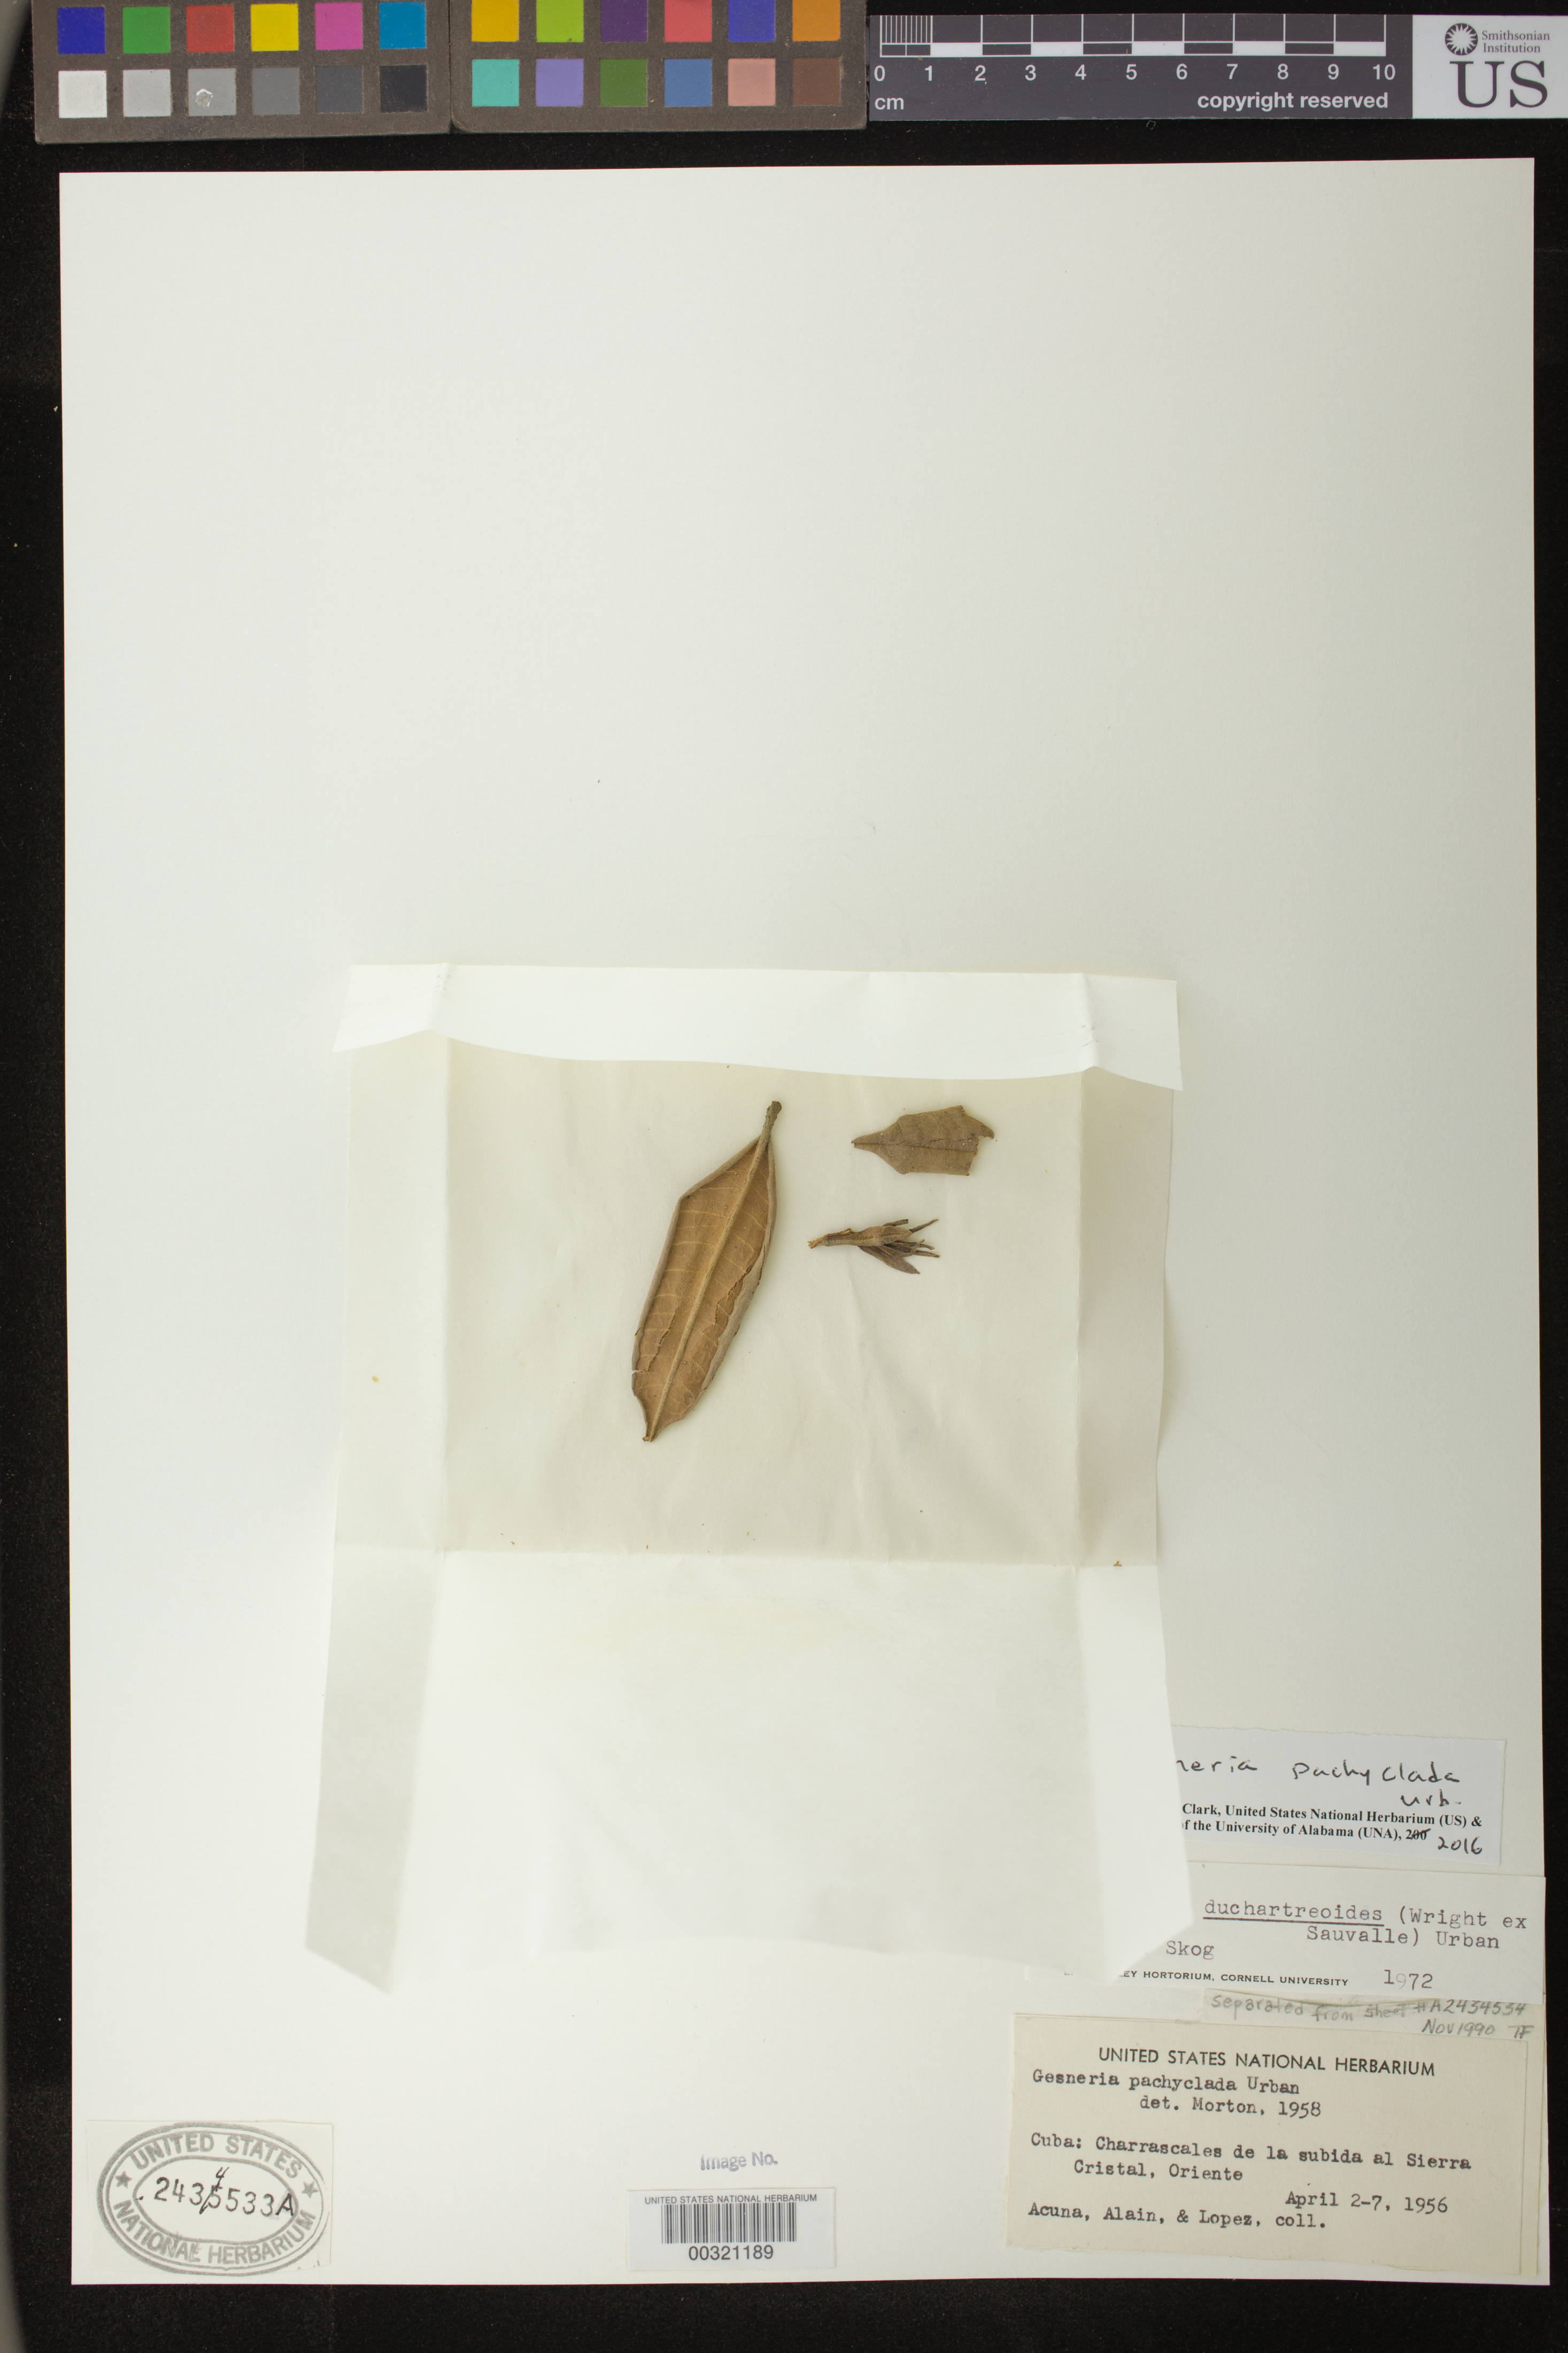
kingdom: Plantae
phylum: Tracheophyta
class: Magnoliopsida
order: Lamiales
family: Gesneriaceae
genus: Gesneria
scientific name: Gesneria pachyclada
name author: Urb.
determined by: Clark, J. L., (SEL), The Marie Selby Botanical Garden (UNITED STATES)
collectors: J. Acuña, A. H. Liogier & M. Lopéz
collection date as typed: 2-7 Apr 1956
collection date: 1956-04-02/1956-04-07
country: Cuba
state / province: Oriente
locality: Charrascales de la subida al Sierra Cristal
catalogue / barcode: US 2434533A